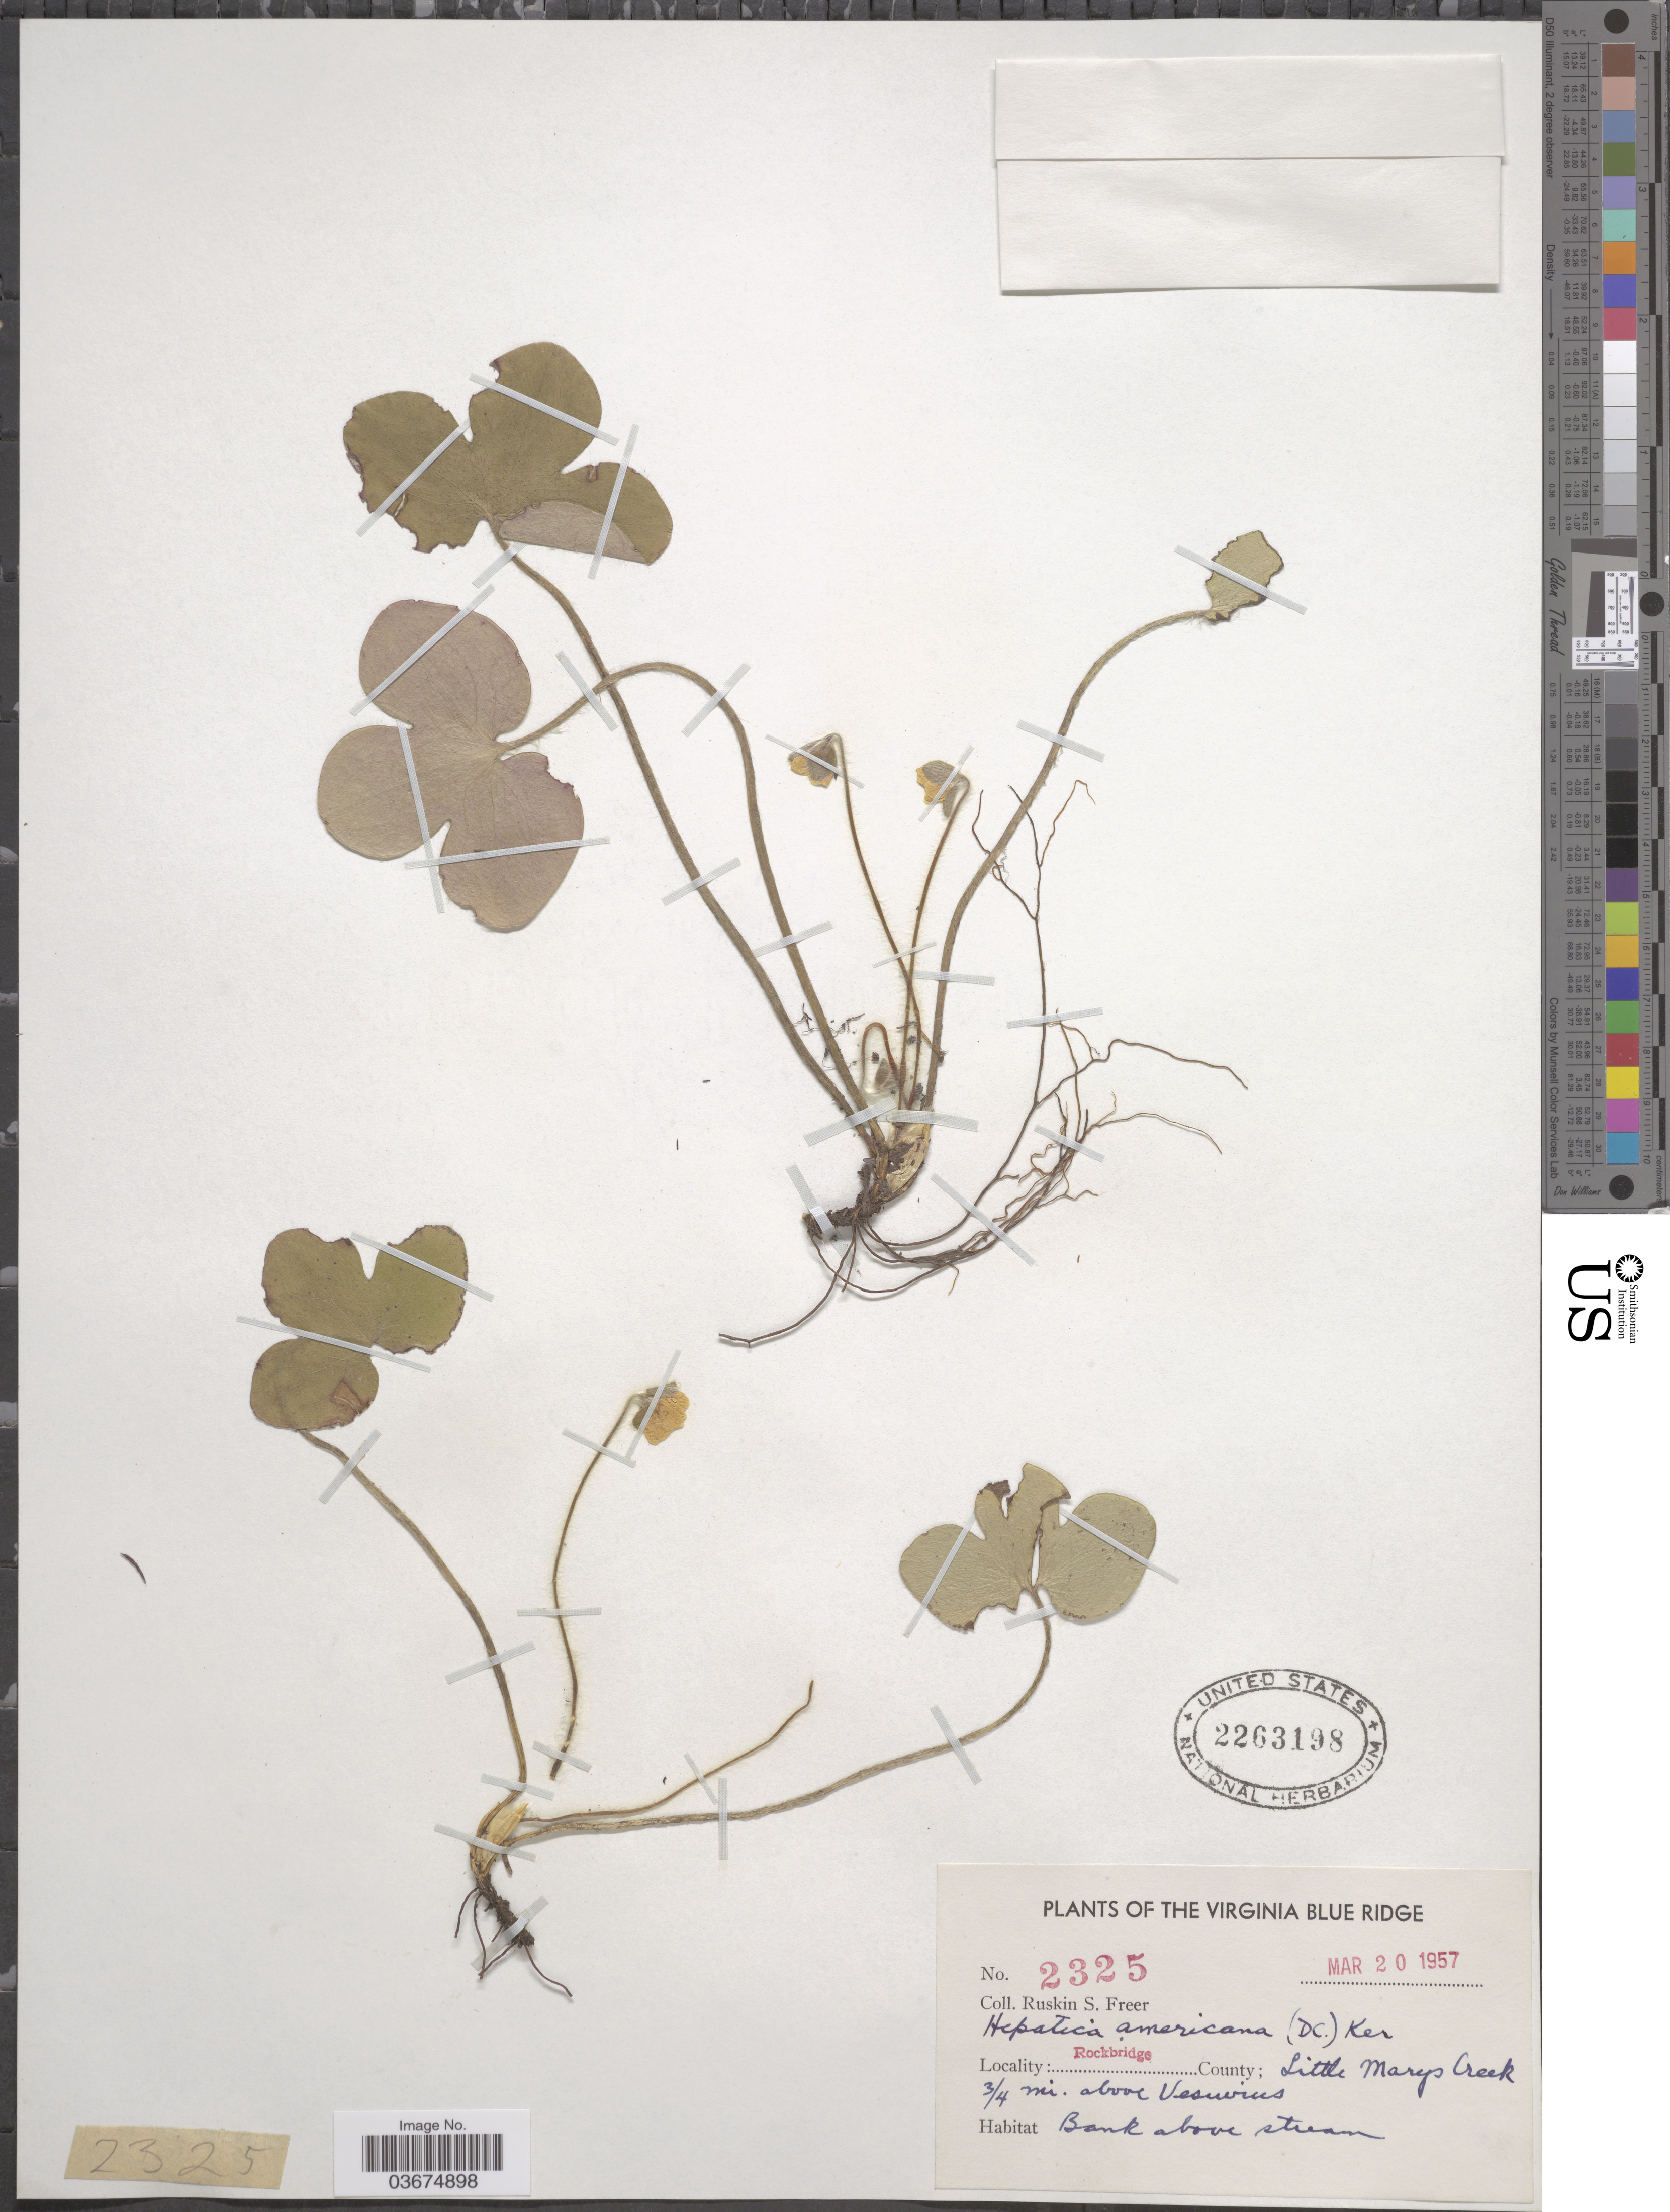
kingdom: Plantae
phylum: Tracheophyta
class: Magnoliopsida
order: Ranunculales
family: Ranunculaceae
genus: Hepatica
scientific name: Hepatica americana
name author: (DC.) Ker Gawl.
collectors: R. Freer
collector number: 23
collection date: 1957-03-20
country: United States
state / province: Virginia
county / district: Rockbridge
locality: The Virginia Blue Ridge. Rockbridge County; Little Marys Creek ¾ mi. above Vesuvius.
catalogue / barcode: US 2263198